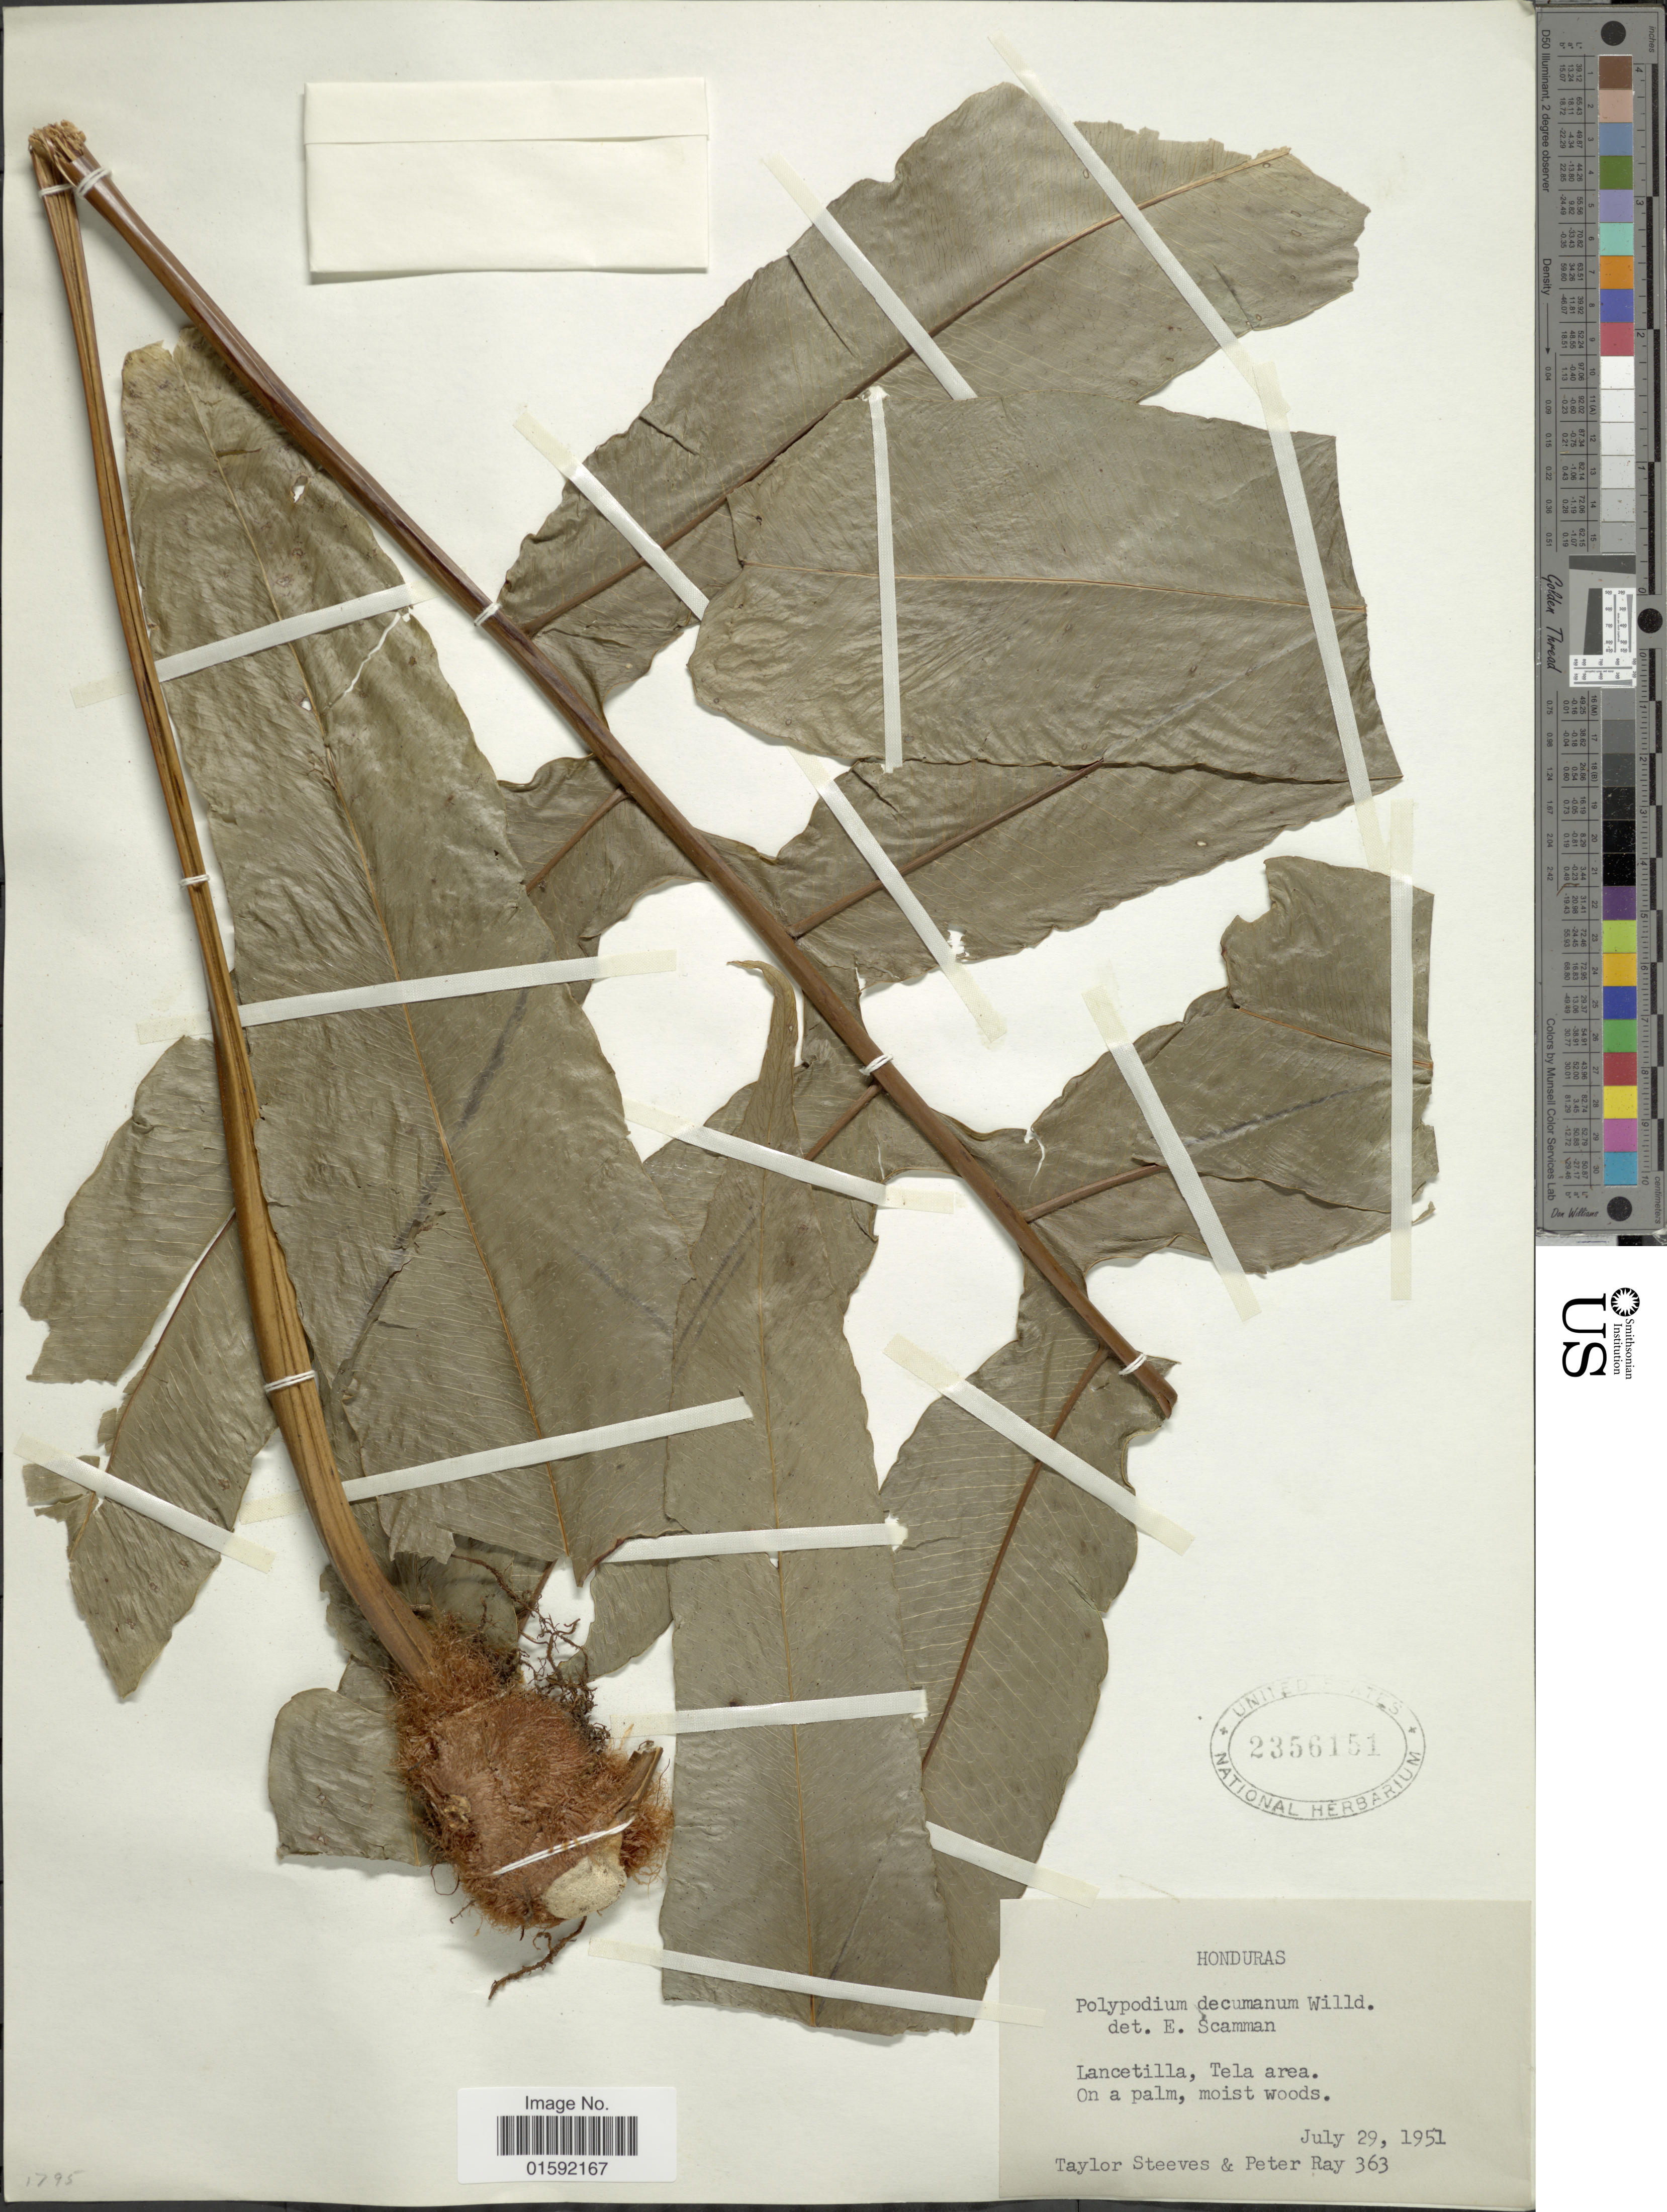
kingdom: Plantae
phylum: Tracheophyta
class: Polypodiopsida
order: Polypodiales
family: Polypodiaceae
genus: Phlebodium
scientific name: Phlebodium decumanum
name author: (Willd.) J. Sm.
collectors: T. Steeves & P. Ray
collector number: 363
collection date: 1951-07-29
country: Honduras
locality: Lancetilla, Tela are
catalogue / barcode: US 2356151